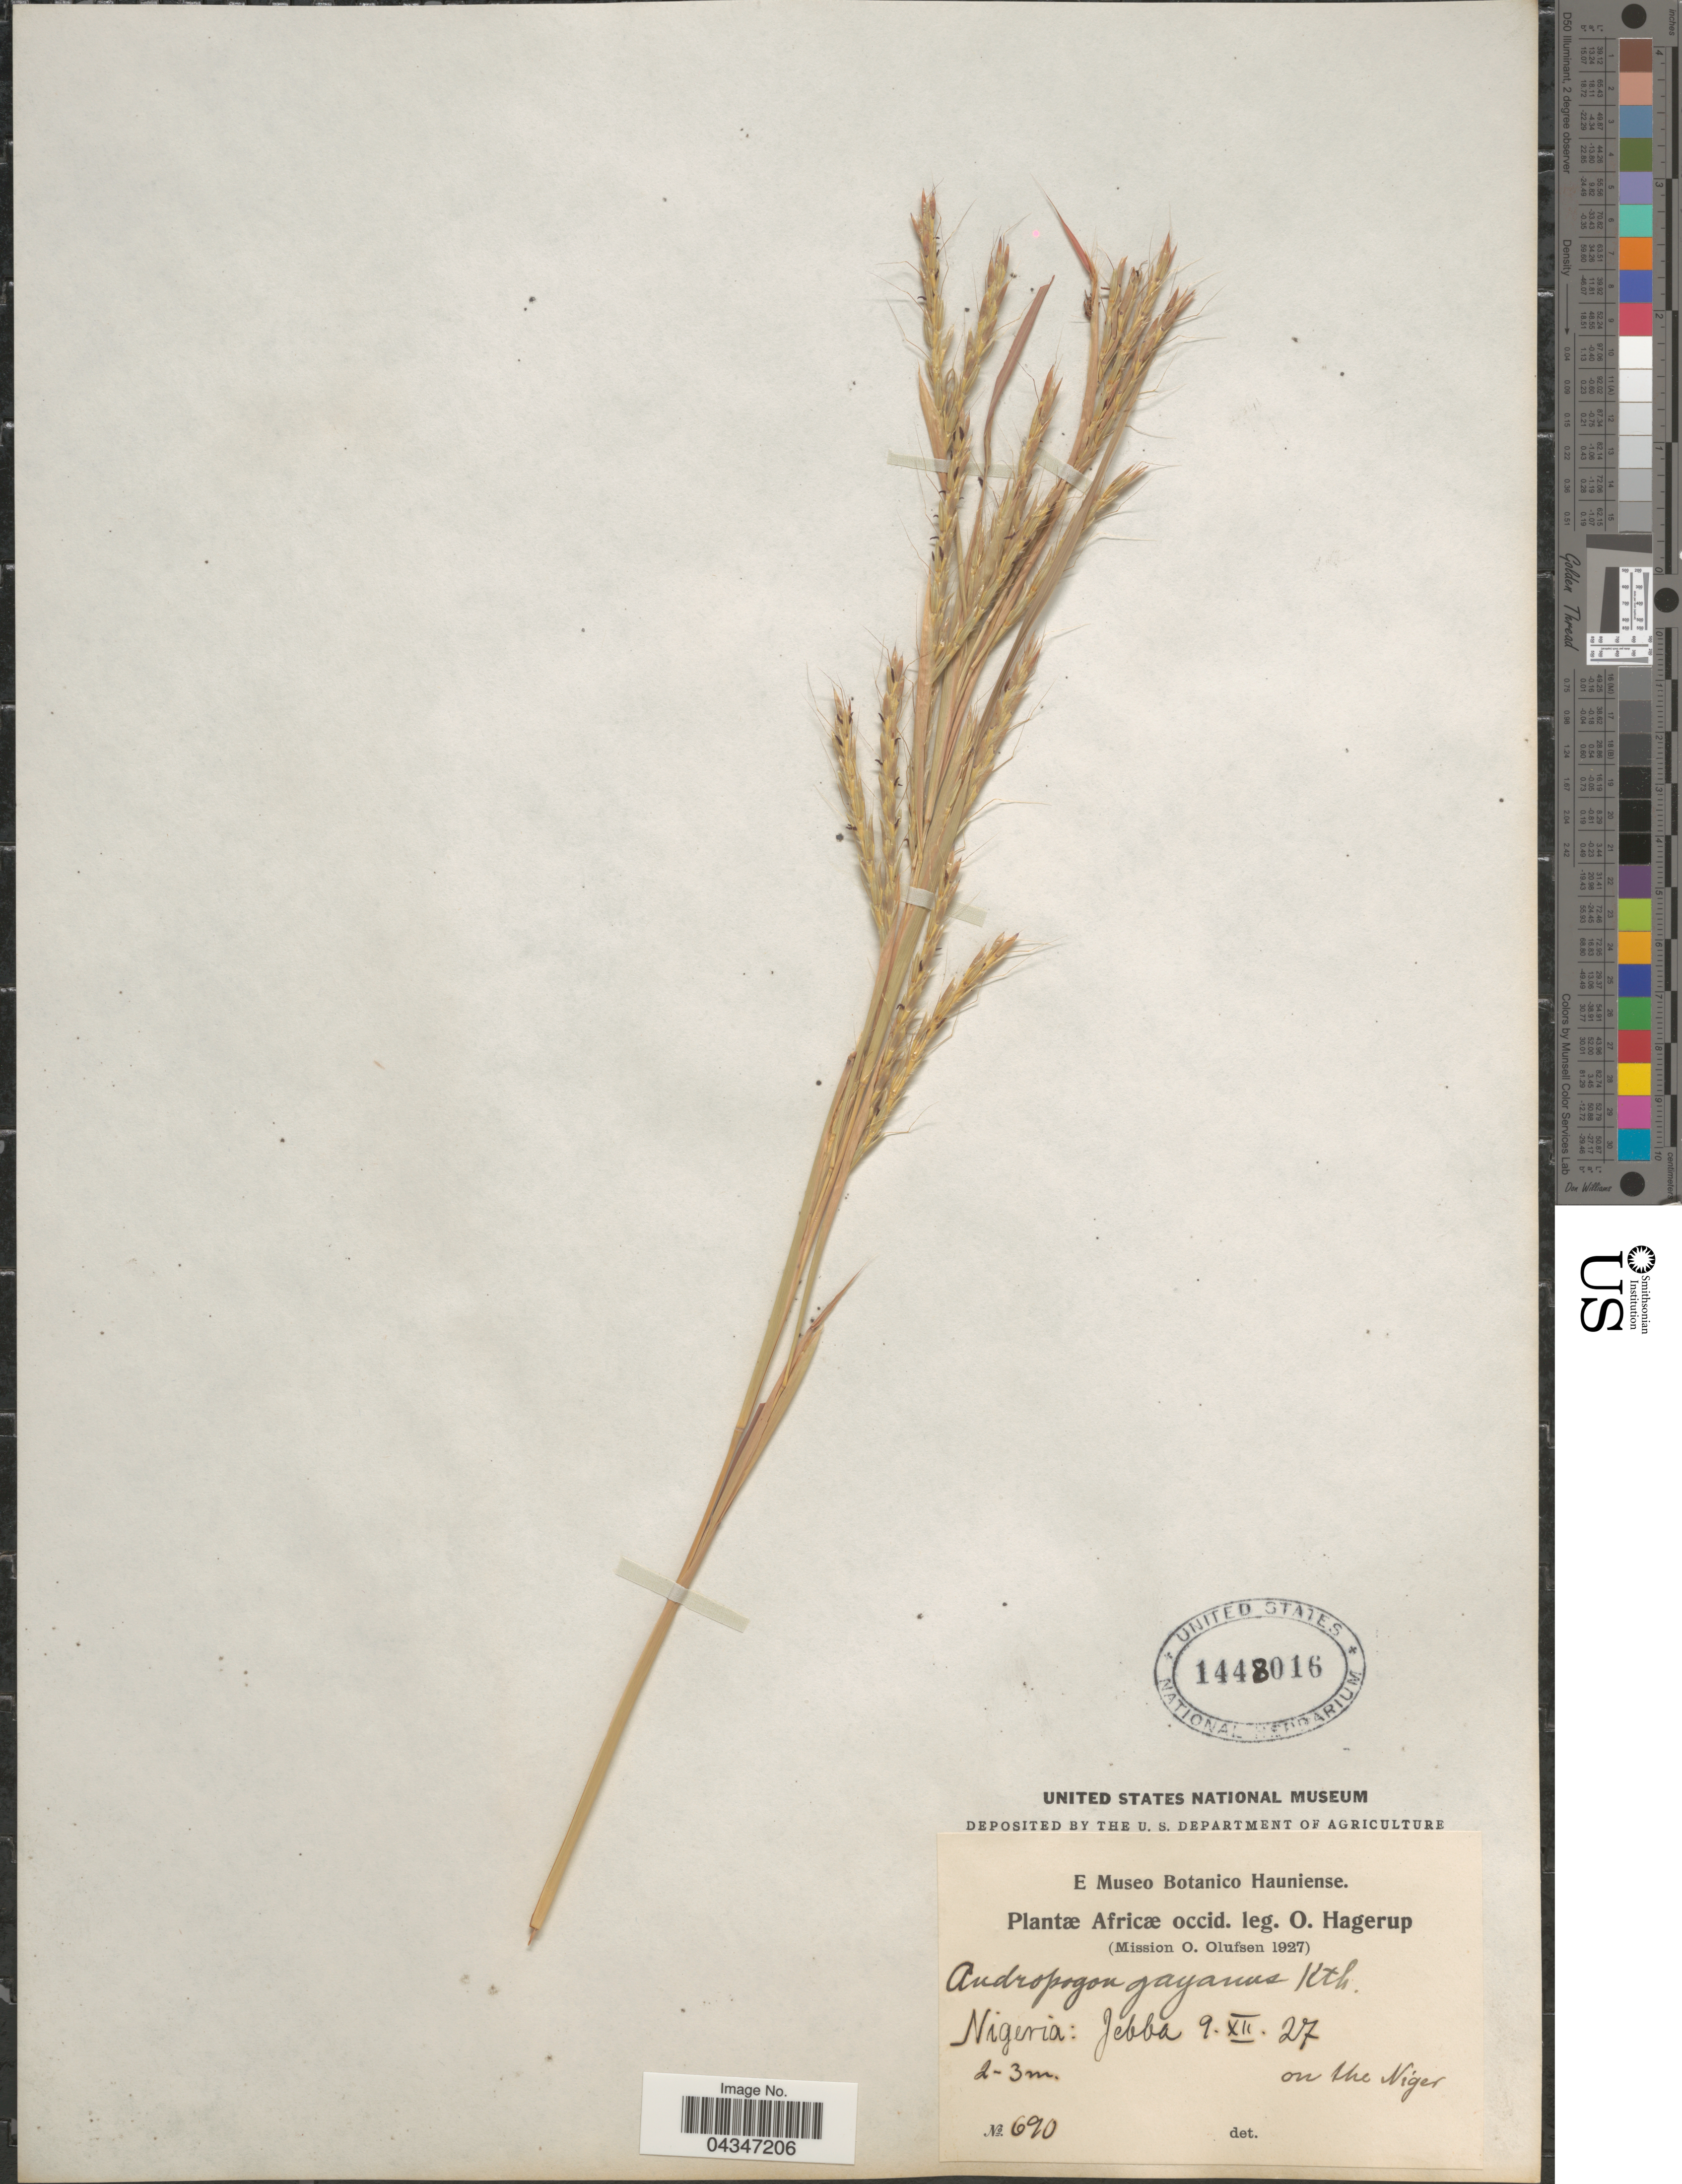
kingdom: Plantae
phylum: Tracheophyta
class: Liliopsida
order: Poales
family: Poaceae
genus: Andropogon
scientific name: Andropogon gayanus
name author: Kunth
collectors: O. Hagerup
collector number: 690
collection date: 1927-12-09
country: Nigeria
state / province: Niger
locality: Africæ occid. (Mission O. Olufsen 1927). Jebba on the Niger.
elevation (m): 2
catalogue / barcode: US 1448016